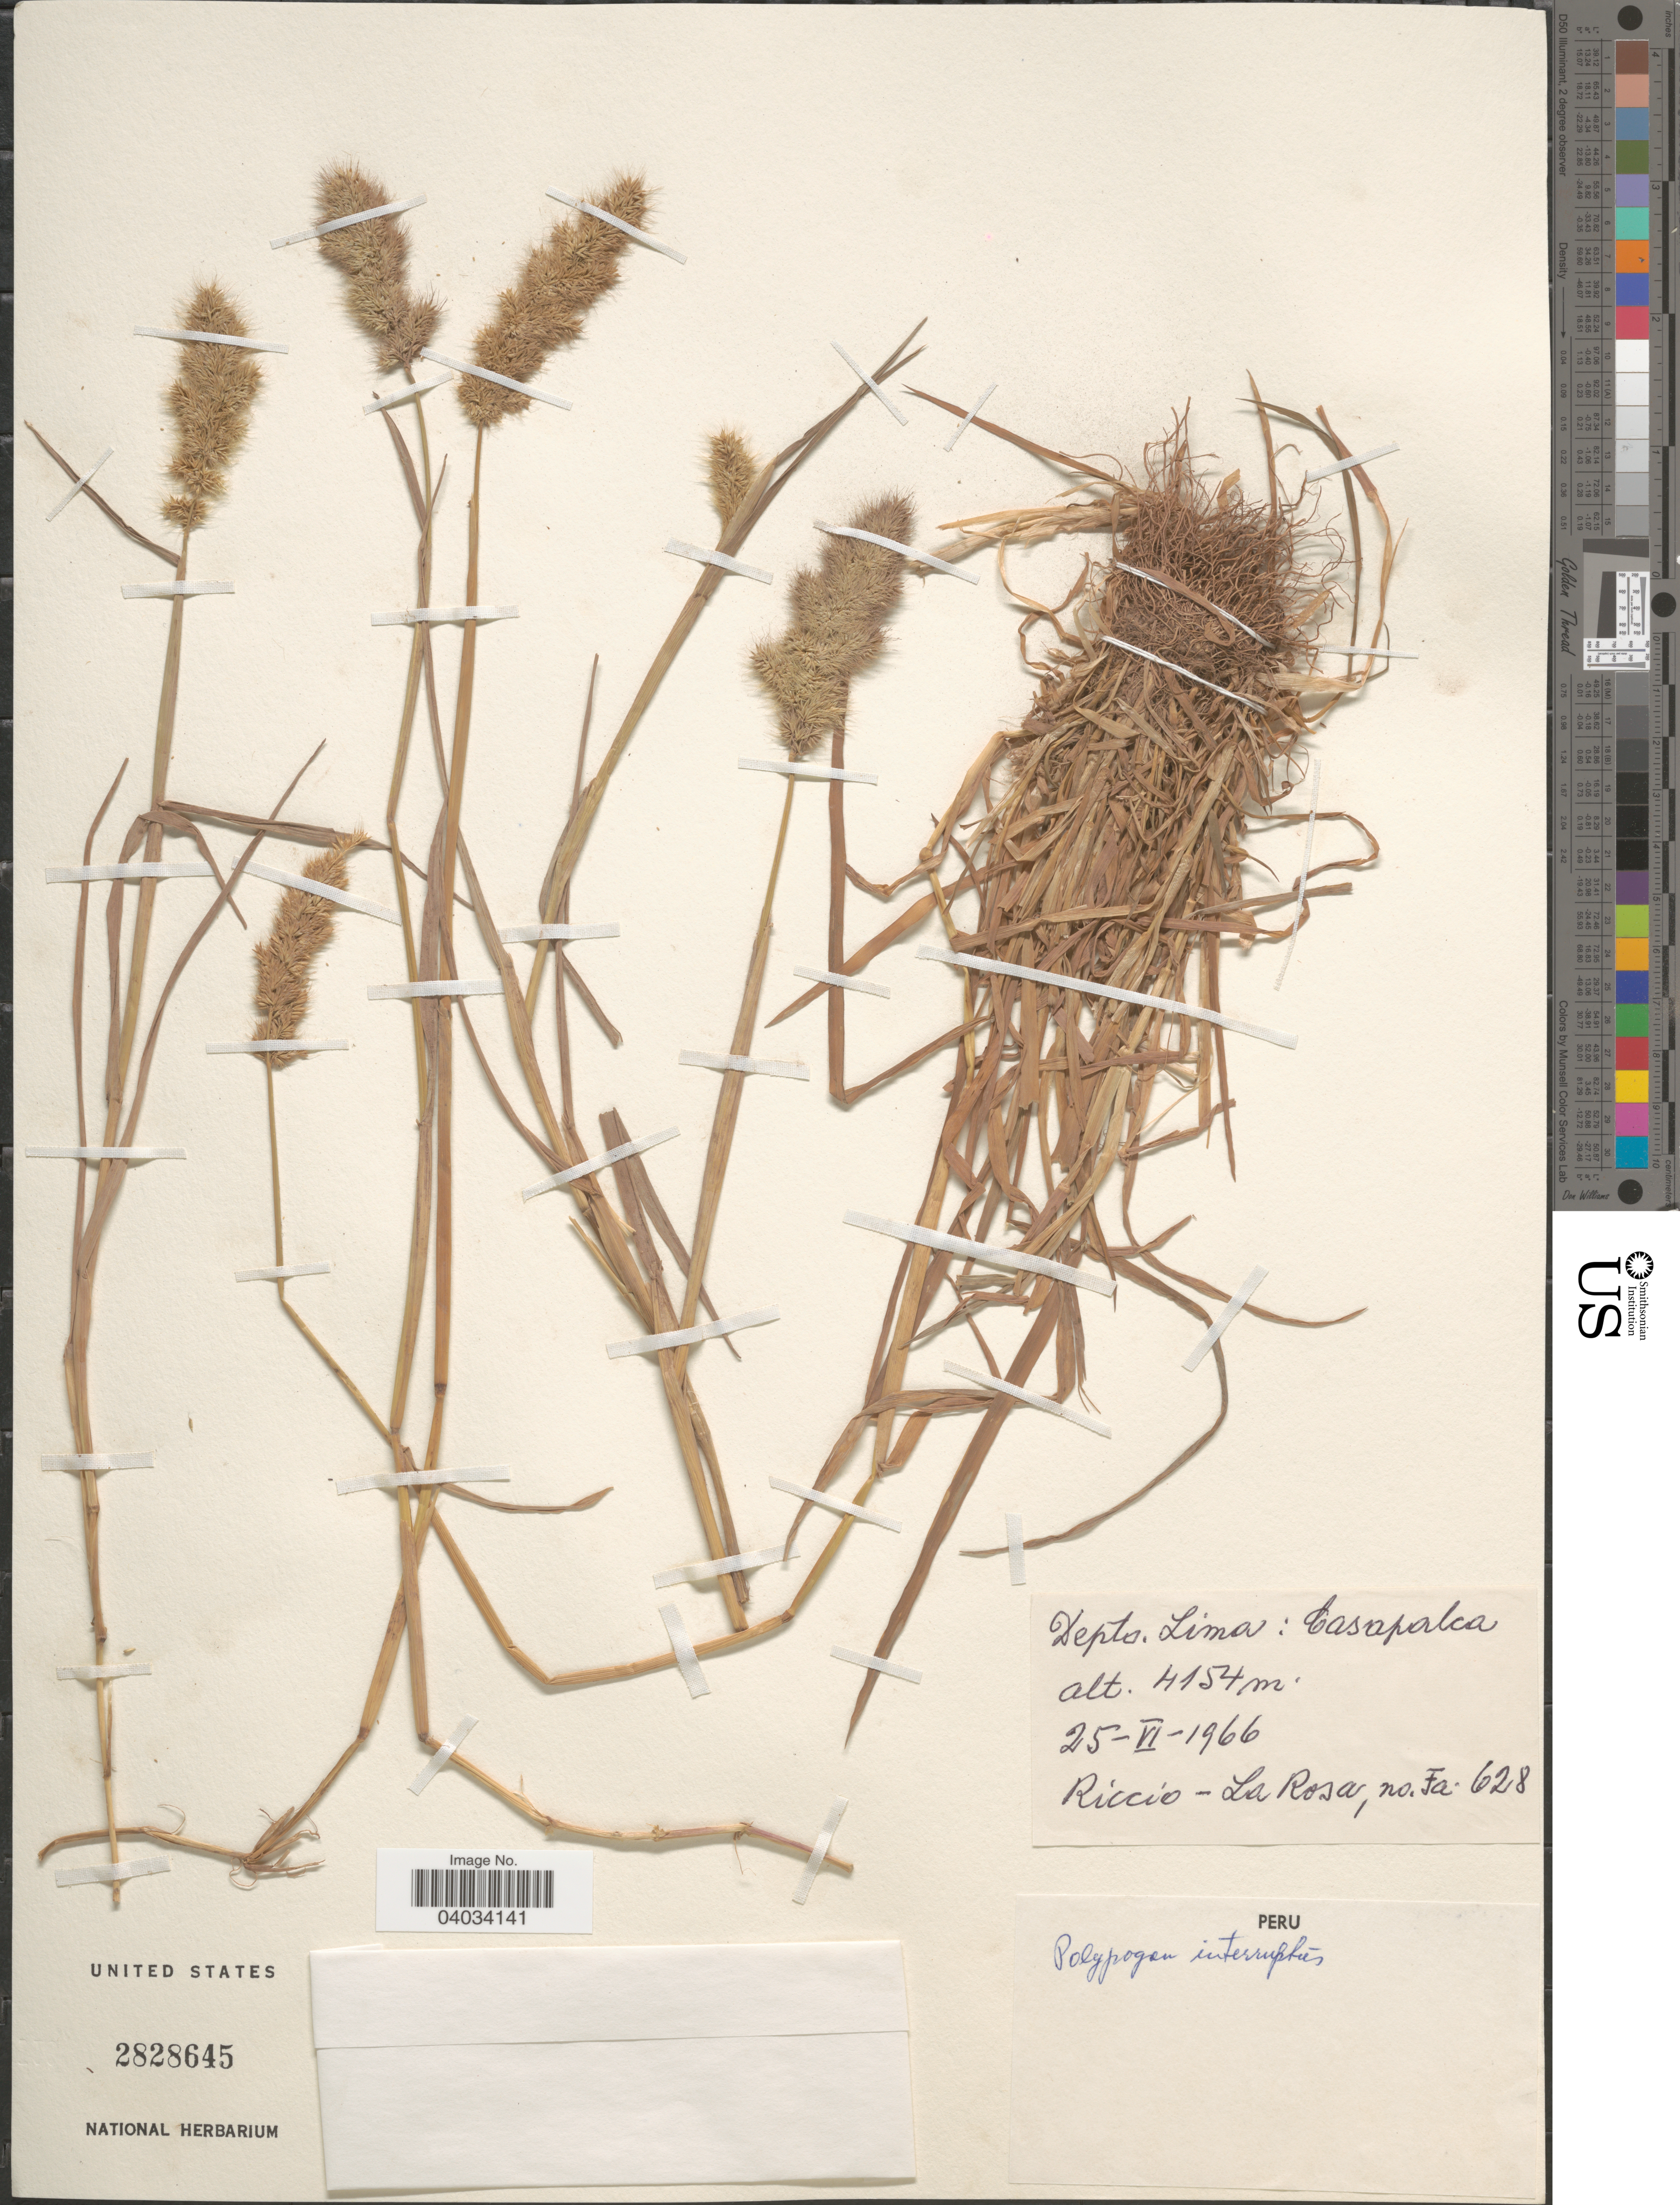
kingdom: Plantae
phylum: Tracheophyta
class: Liliopsida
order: Poales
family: Poaceae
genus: Polypogon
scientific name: Polypogon interruptus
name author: Kunth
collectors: Riccio & -. La Rosa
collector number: Fa. 628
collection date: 1966-06-25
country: Peru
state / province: Lima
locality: Depto. Lima: Casapalca.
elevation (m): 4154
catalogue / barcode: US 2828645